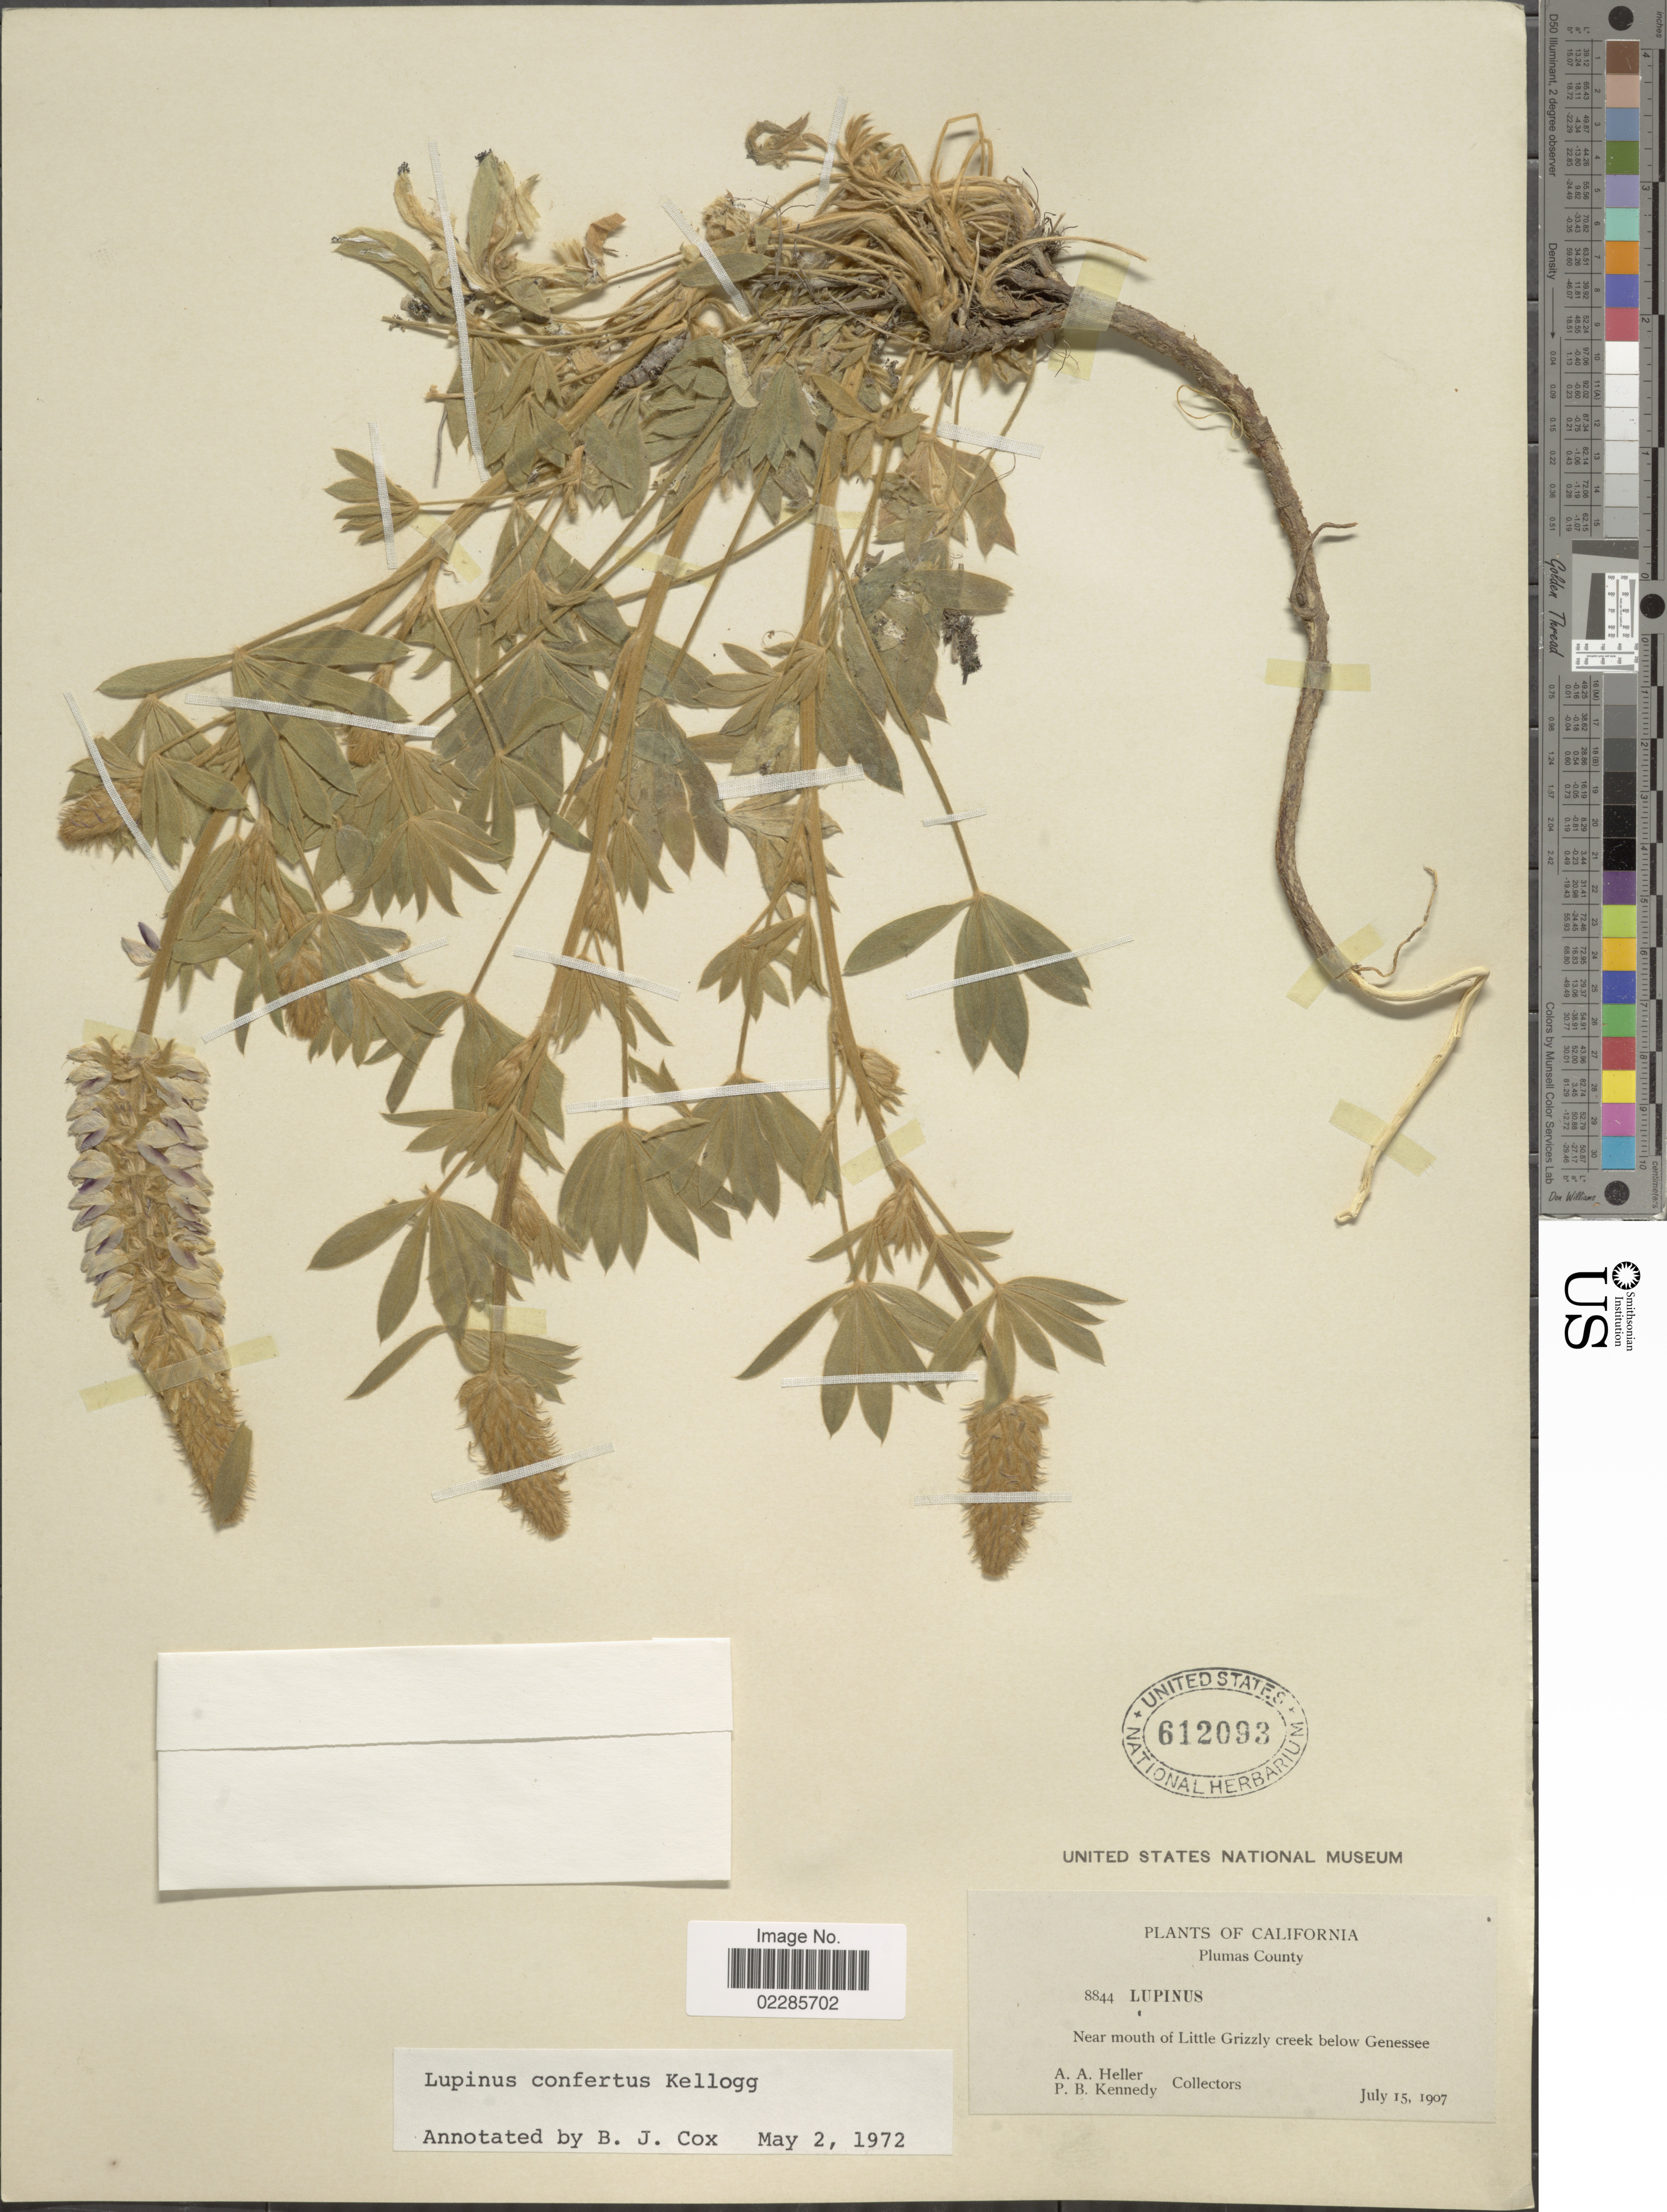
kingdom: Plantae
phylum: Tracheophyta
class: Magnoliopsida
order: Fabales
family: Fabaceae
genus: Lupinus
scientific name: Lupinus confertus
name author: Kellogg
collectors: A. A. Heller & P. B. Kennedy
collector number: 8844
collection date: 1907-07-15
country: United States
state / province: California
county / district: Plumas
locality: Plumas County, Near mouth of Little Grizzly creek below Genessee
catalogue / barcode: US 612093